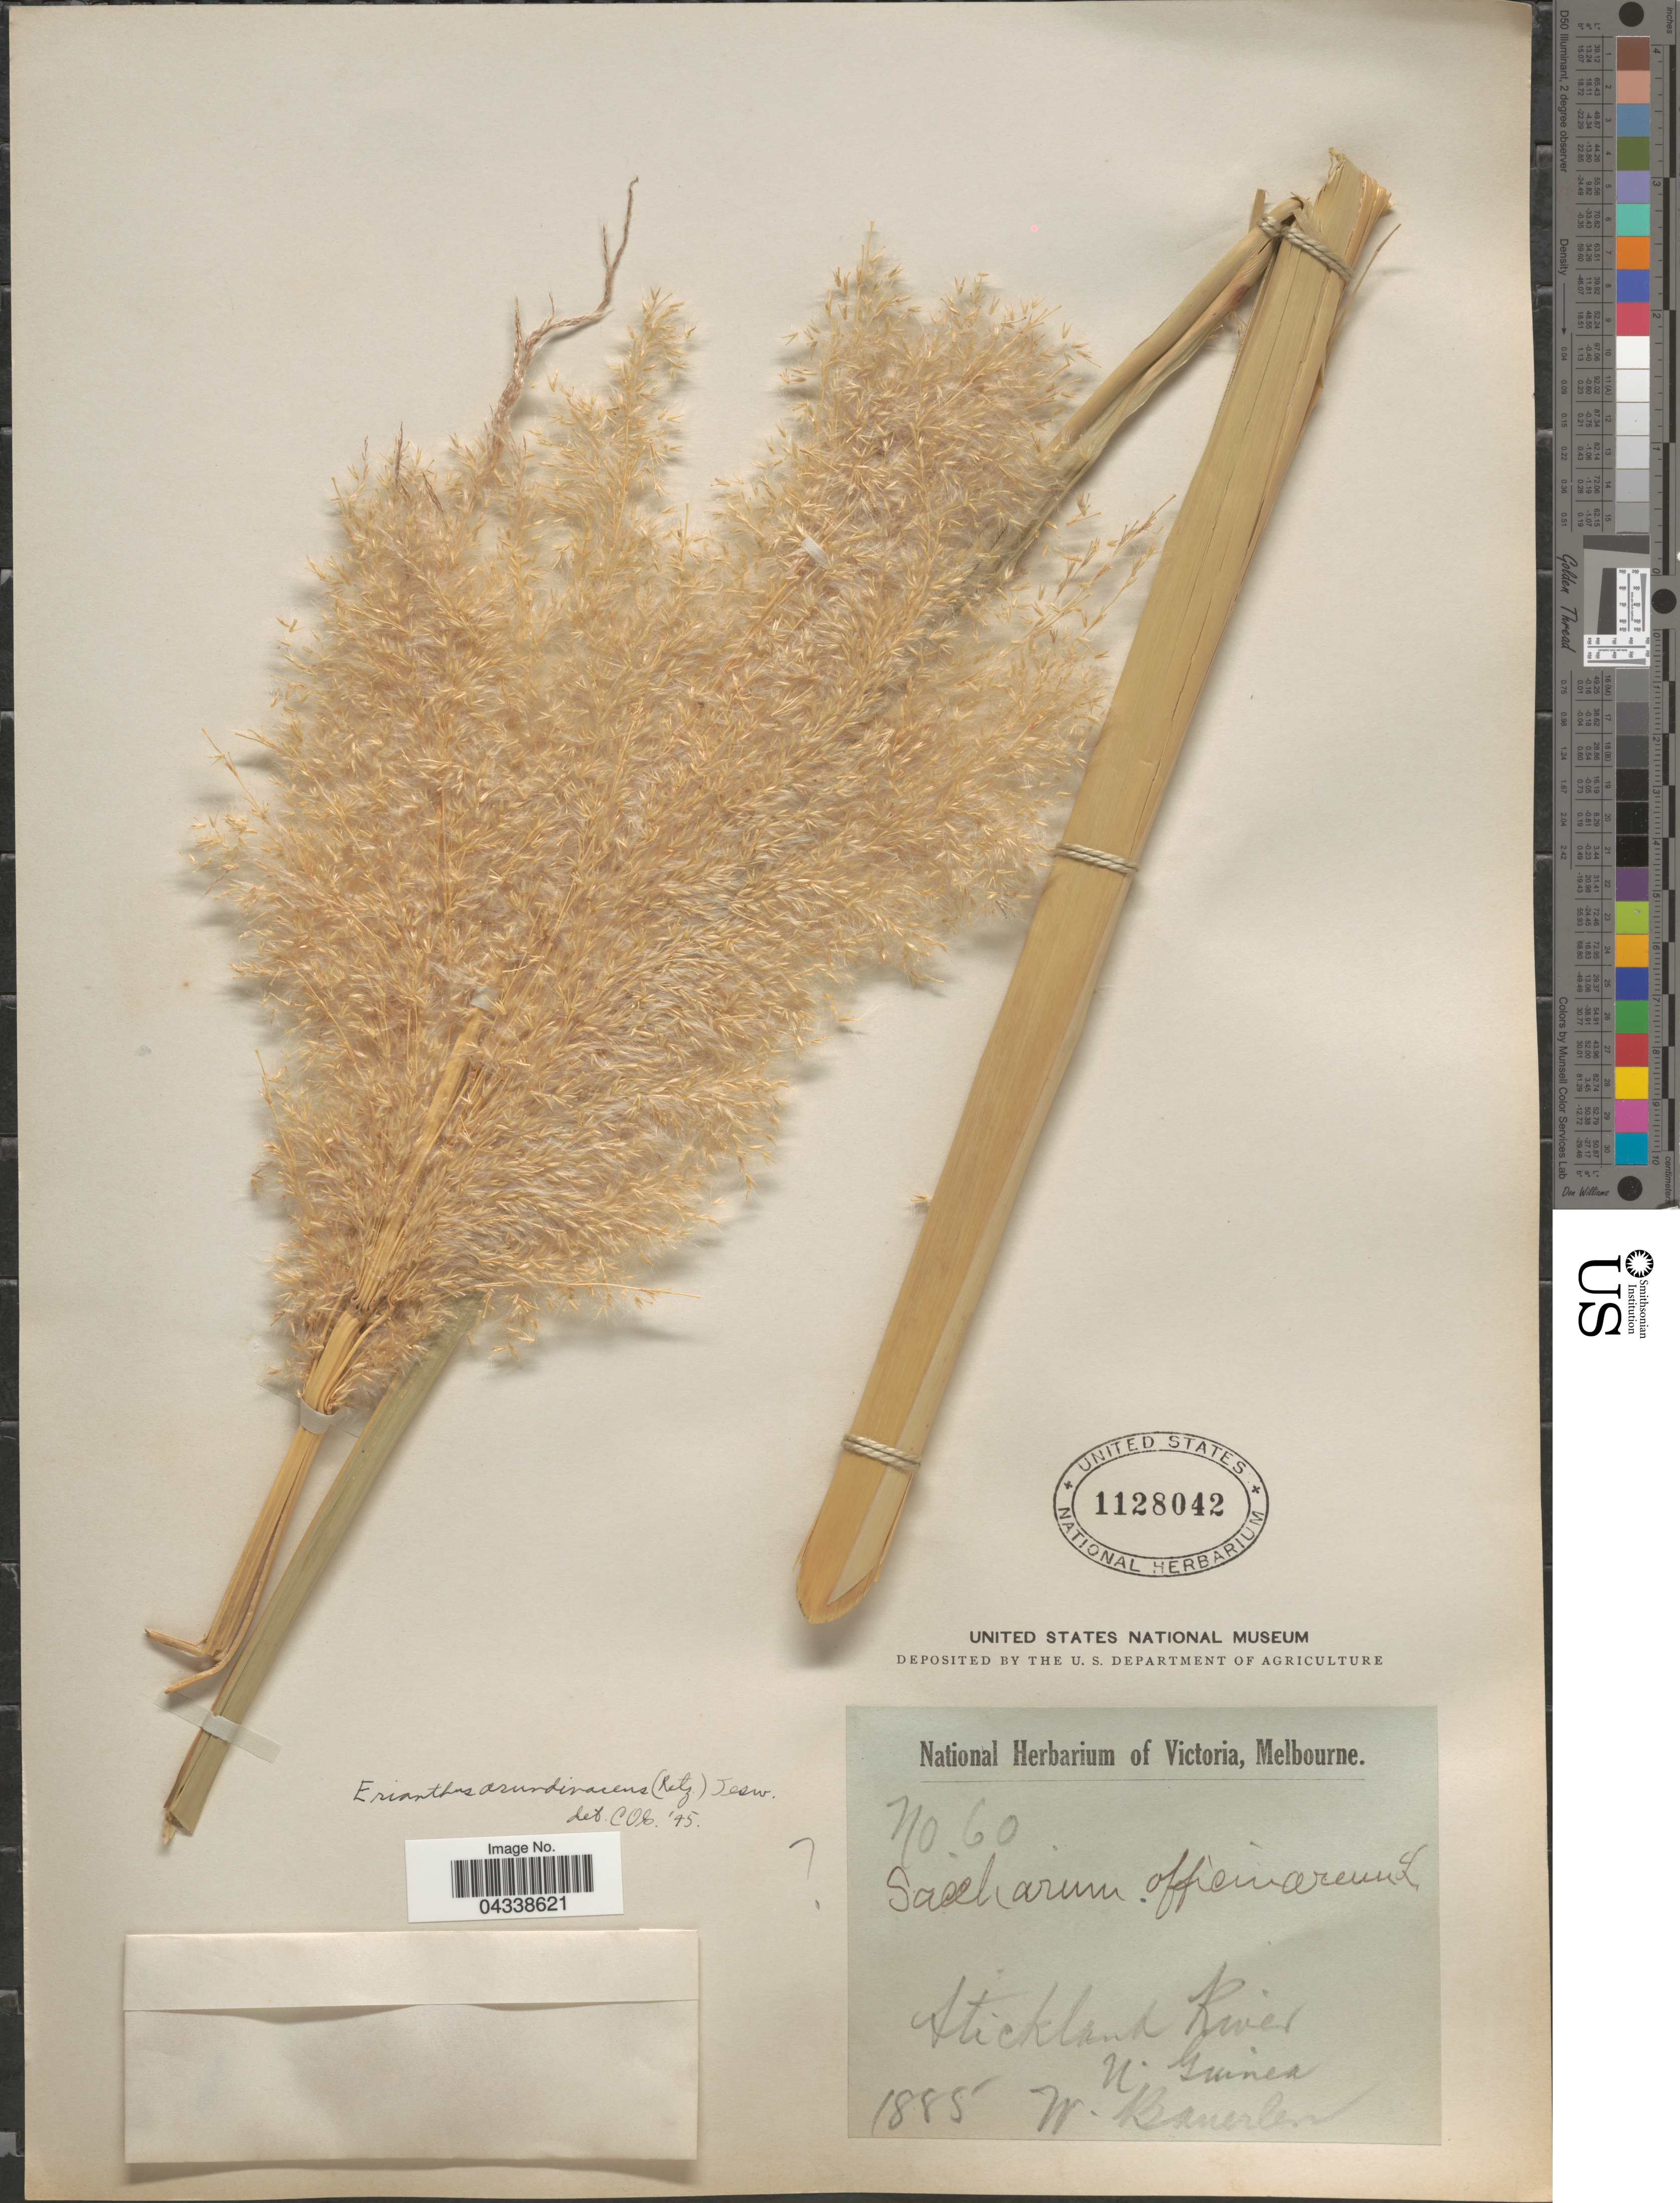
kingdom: Plantae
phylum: Tracheophyta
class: Liliopsida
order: Poales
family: Poaceae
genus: Tripidium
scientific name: Tripidium arundinaceum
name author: (Retz.) Welker et al.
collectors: W. Bauerlen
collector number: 60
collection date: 1885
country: Papua New Guinea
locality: Stickland River. N. Guinea.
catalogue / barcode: US 1128042